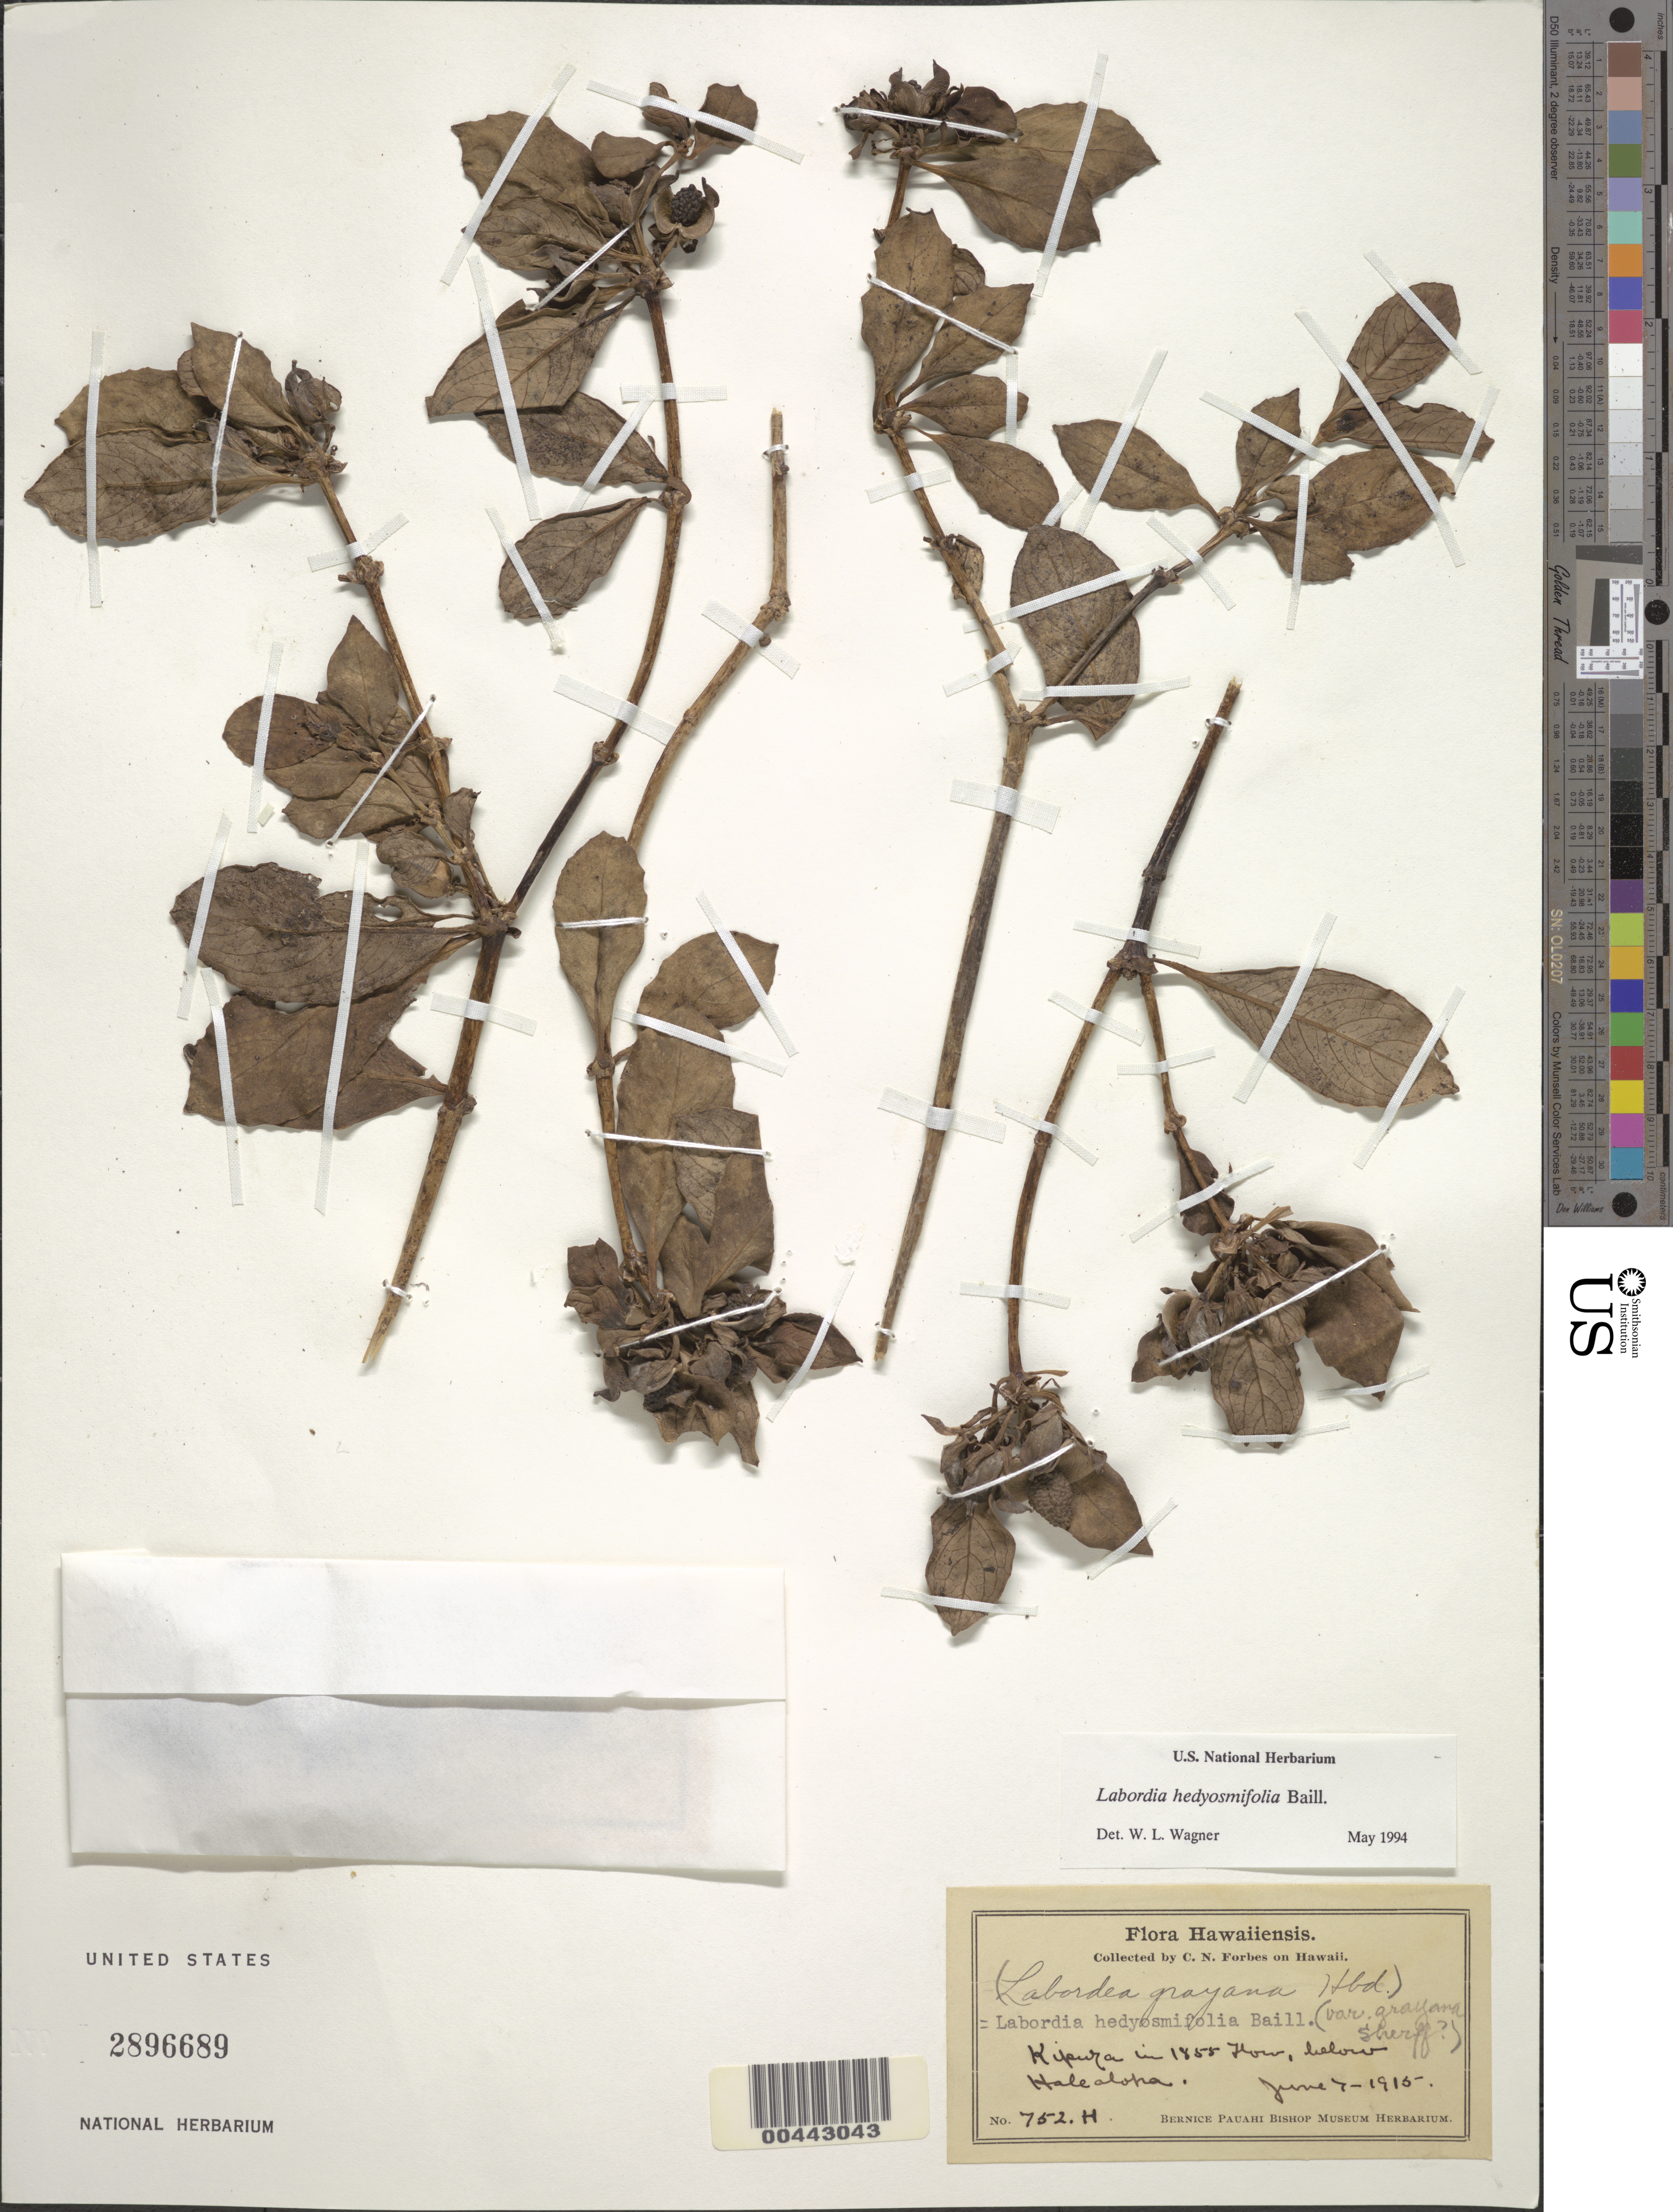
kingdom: Plantae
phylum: Tracheophyta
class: Magnoliopsida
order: Gentianales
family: Loganiaceae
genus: Geniostoma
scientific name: Geniostoma hedyosmifolium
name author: (Baill.) Byng & Christenh.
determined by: Wagner, W. L., (BOT), Smithsonian Institution - National Museum of Natural History (UNITED STATES)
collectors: C. N. Forbes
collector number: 752.H.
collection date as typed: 7 Jun 1915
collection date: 1915-06-07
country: United States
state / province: Hawaii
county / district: Hawaii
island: Hawaii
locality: Kipuka in 1855 Flow, below Halealoha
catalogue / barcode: US 2896689